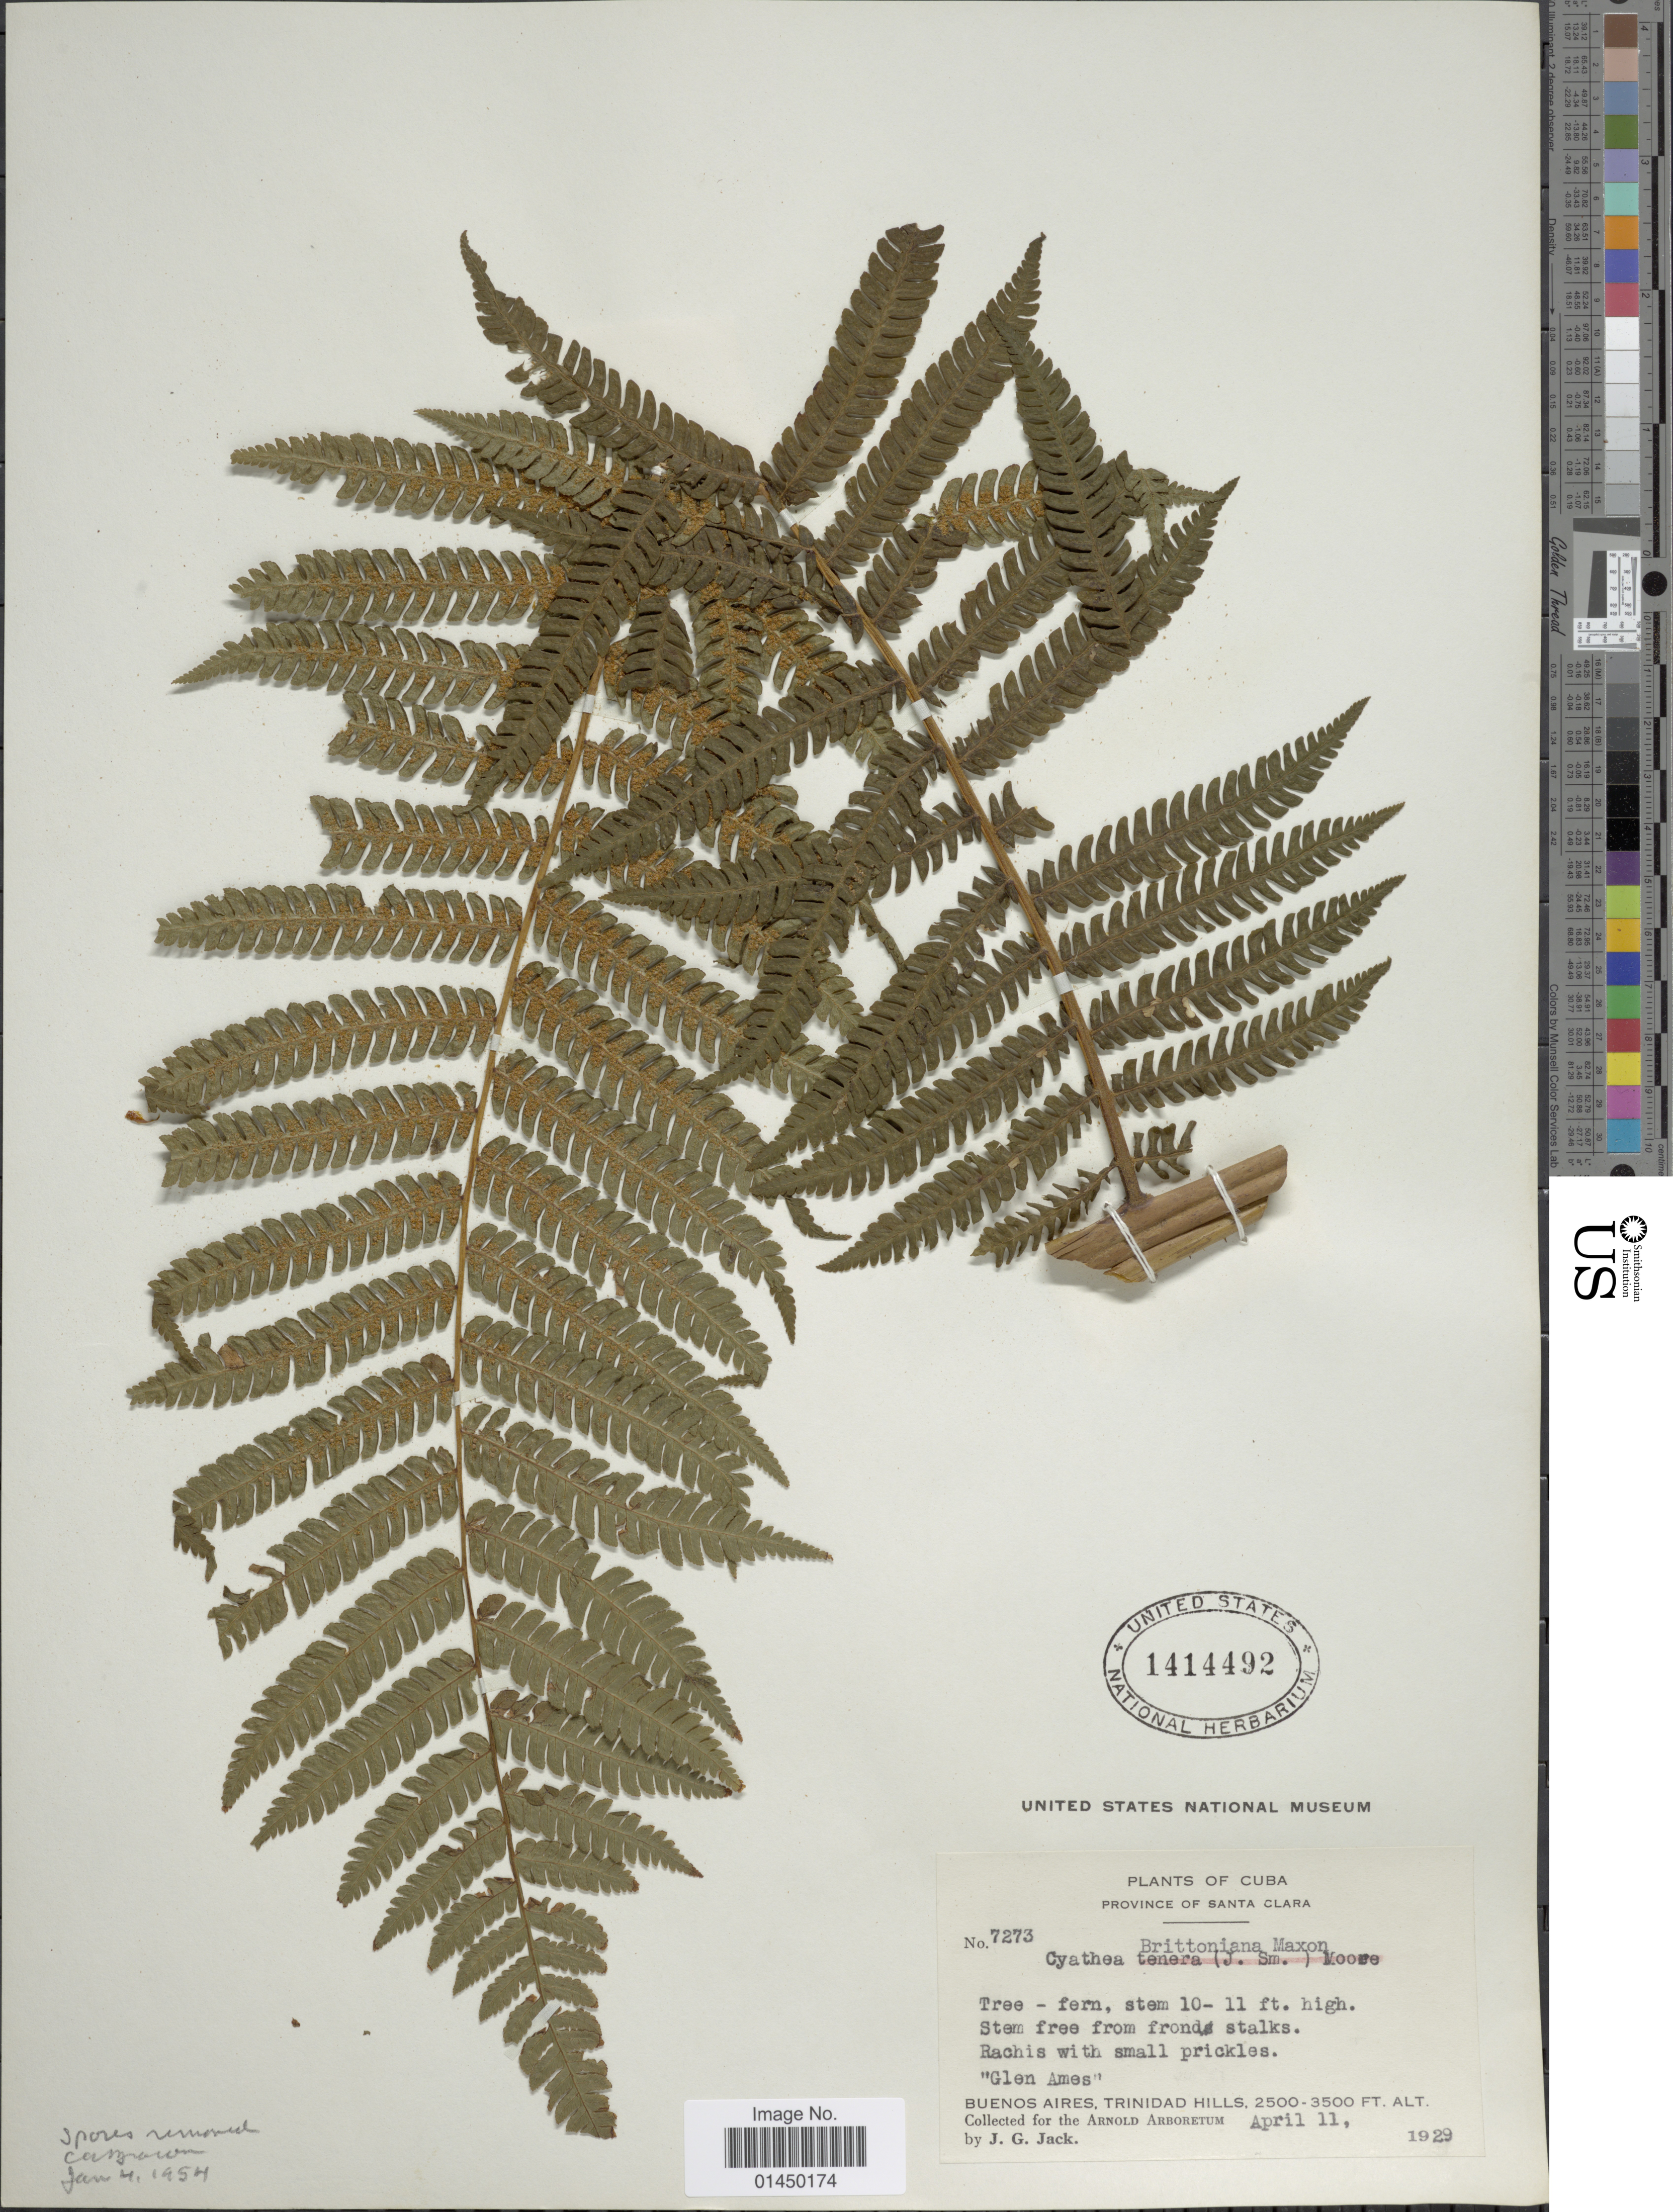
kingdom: Plantae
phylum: Tracheophyta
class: Polypodiopsida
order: Cyatheales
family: Cyatheaceae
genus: Cyathea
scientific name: Cyathea furfuracea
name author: Christ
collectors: J. G. Jack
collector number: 7273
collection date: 1929-04-11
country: Cuba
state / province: Las Villas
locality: Province of Santa Clara, Buenos Aires, Trinidad Hills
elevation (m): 762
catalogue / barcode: US 1414492